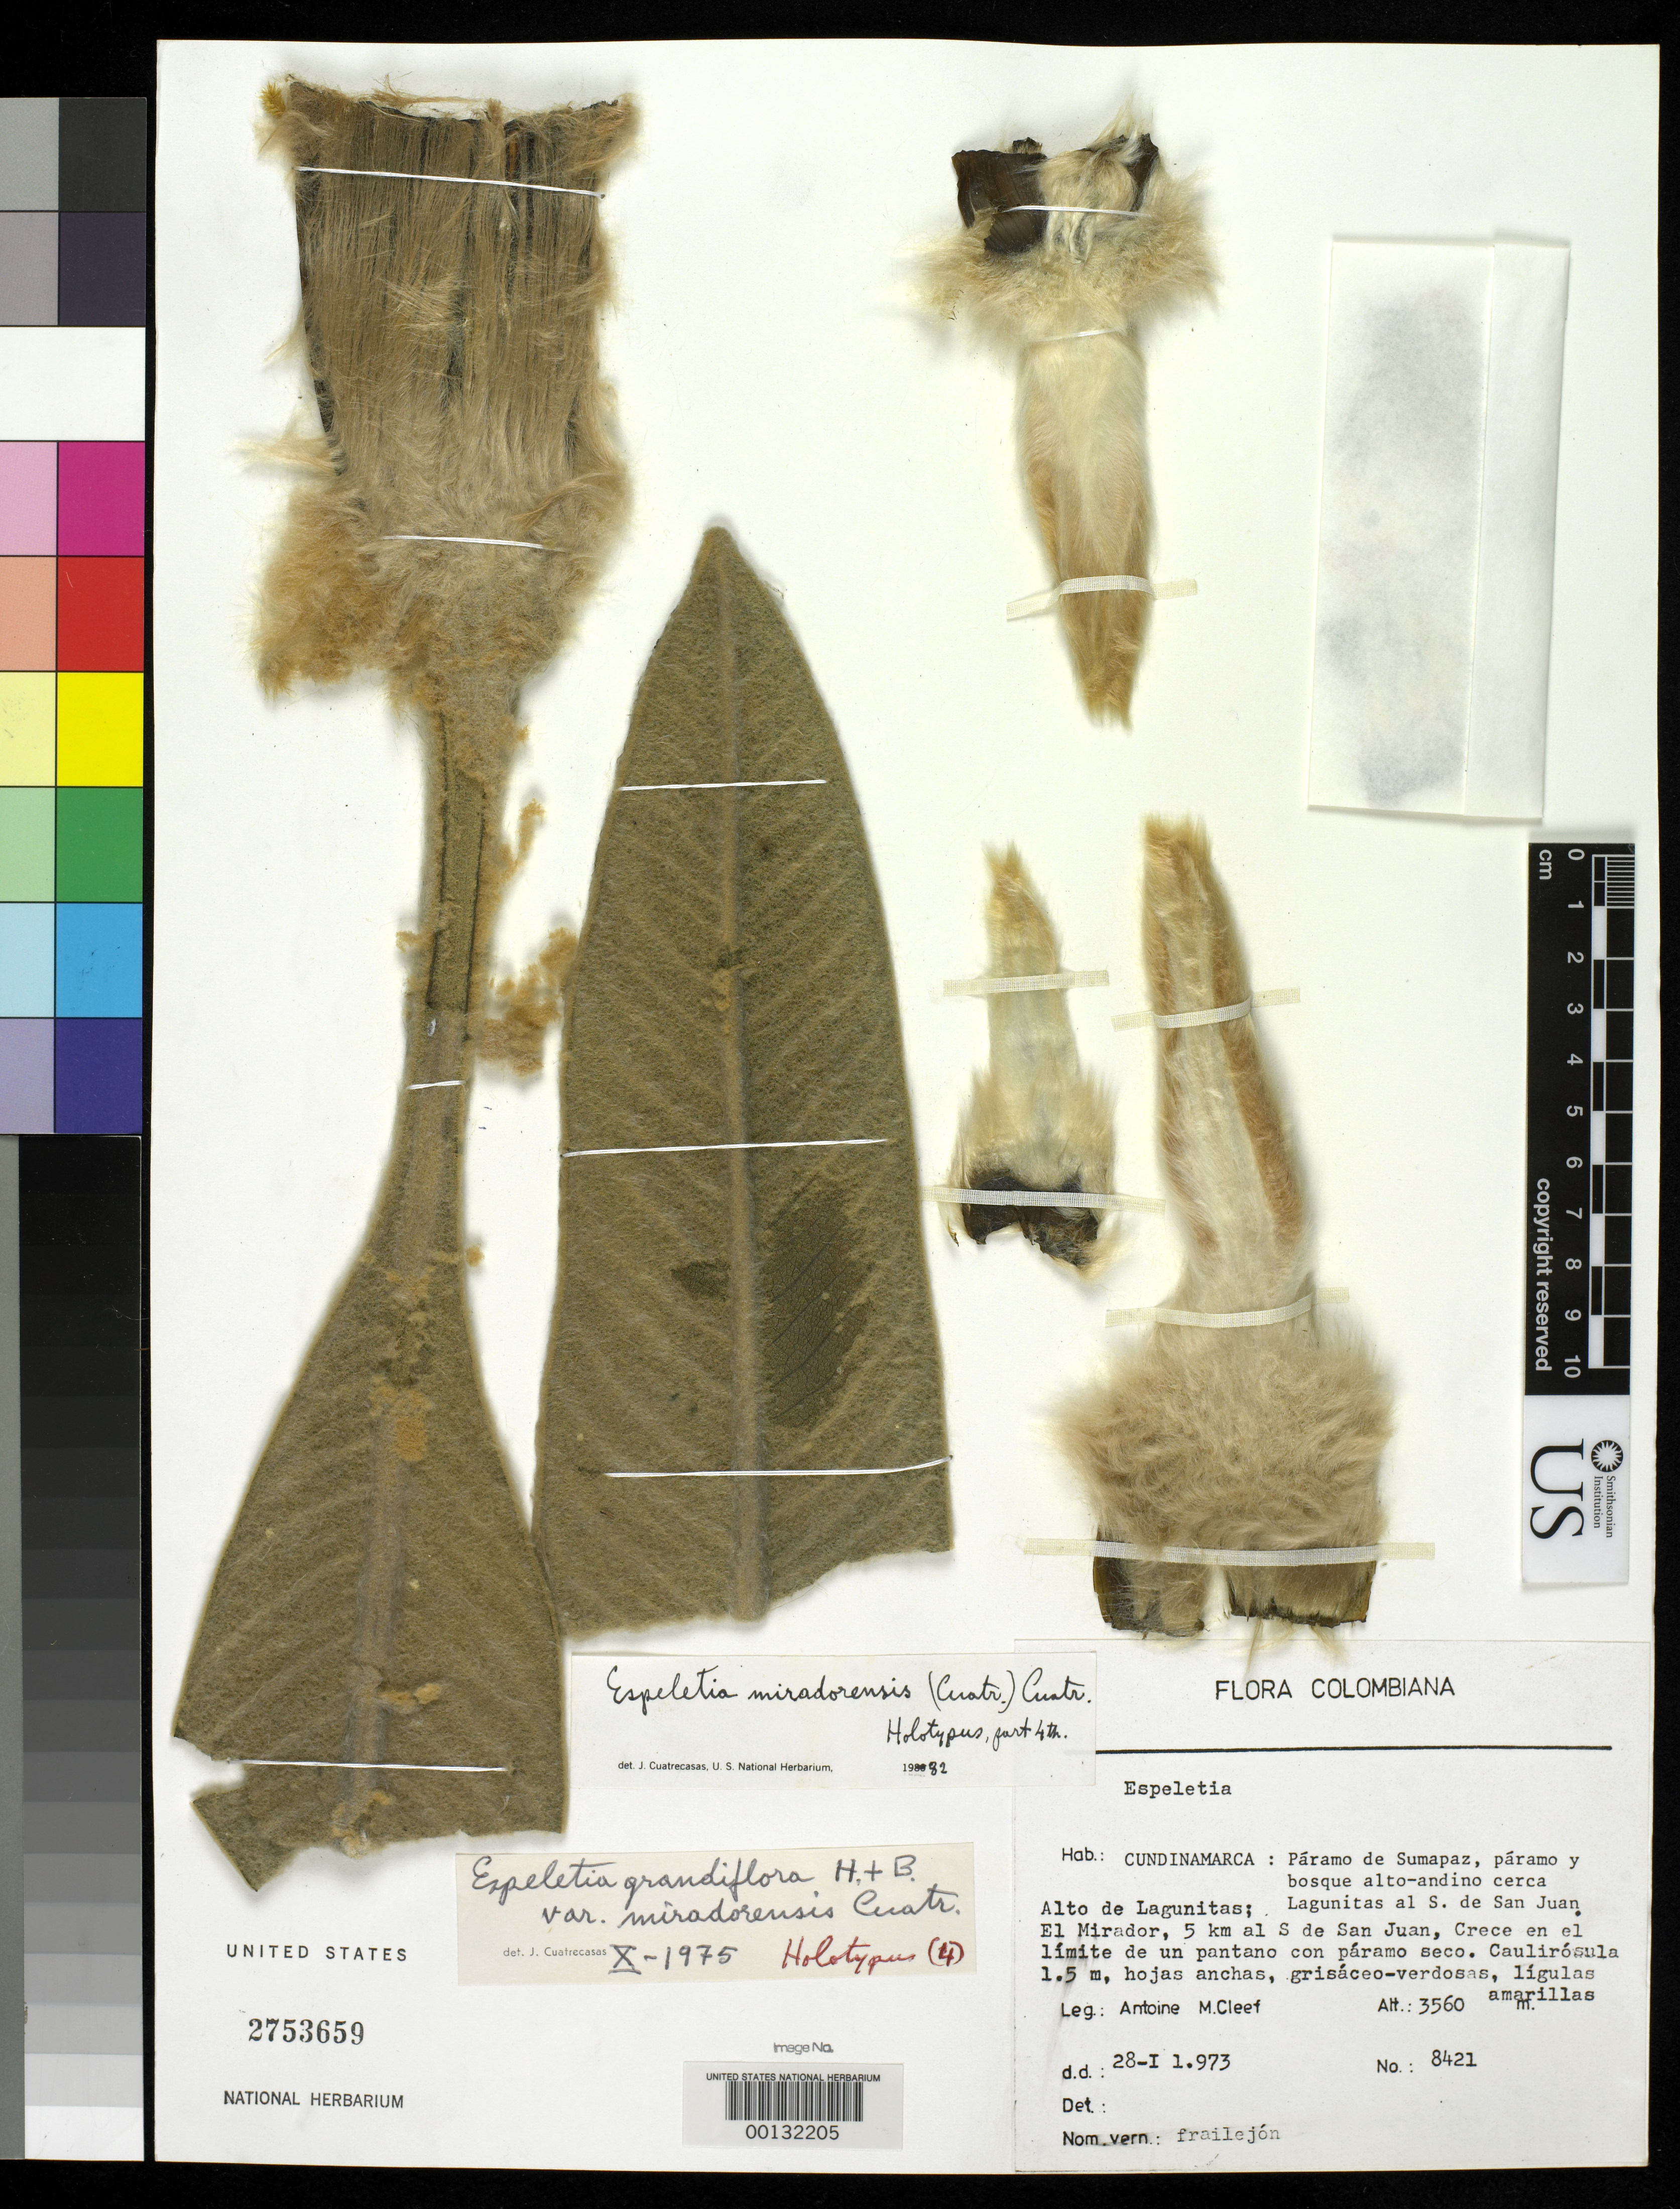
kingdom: Plantae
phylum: Tracheophyta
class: Magnoliopsida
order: Asterales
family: Asteraceae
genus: Espeletia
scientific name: Espeletia grandiflora var. miradorensis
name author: Cuatrec.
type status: Holotype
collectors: A. M. Cleef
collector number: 8421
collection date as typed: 28 Jan 1973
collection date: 1973-01-28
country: Colombia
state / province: Cundinamarca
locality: Páramo de Sumapaz, Cerca Alto de Lagunitas, Lagunitas S de San Juan, El Mirador, 5 km S de San Juan. [Páramo de Sumapaz, near Alto de Lagunitas (?), Lagunitas (little lagoons?) S of San Juan, El Mirador (the ov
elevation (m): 3569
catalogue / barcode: US 2753659